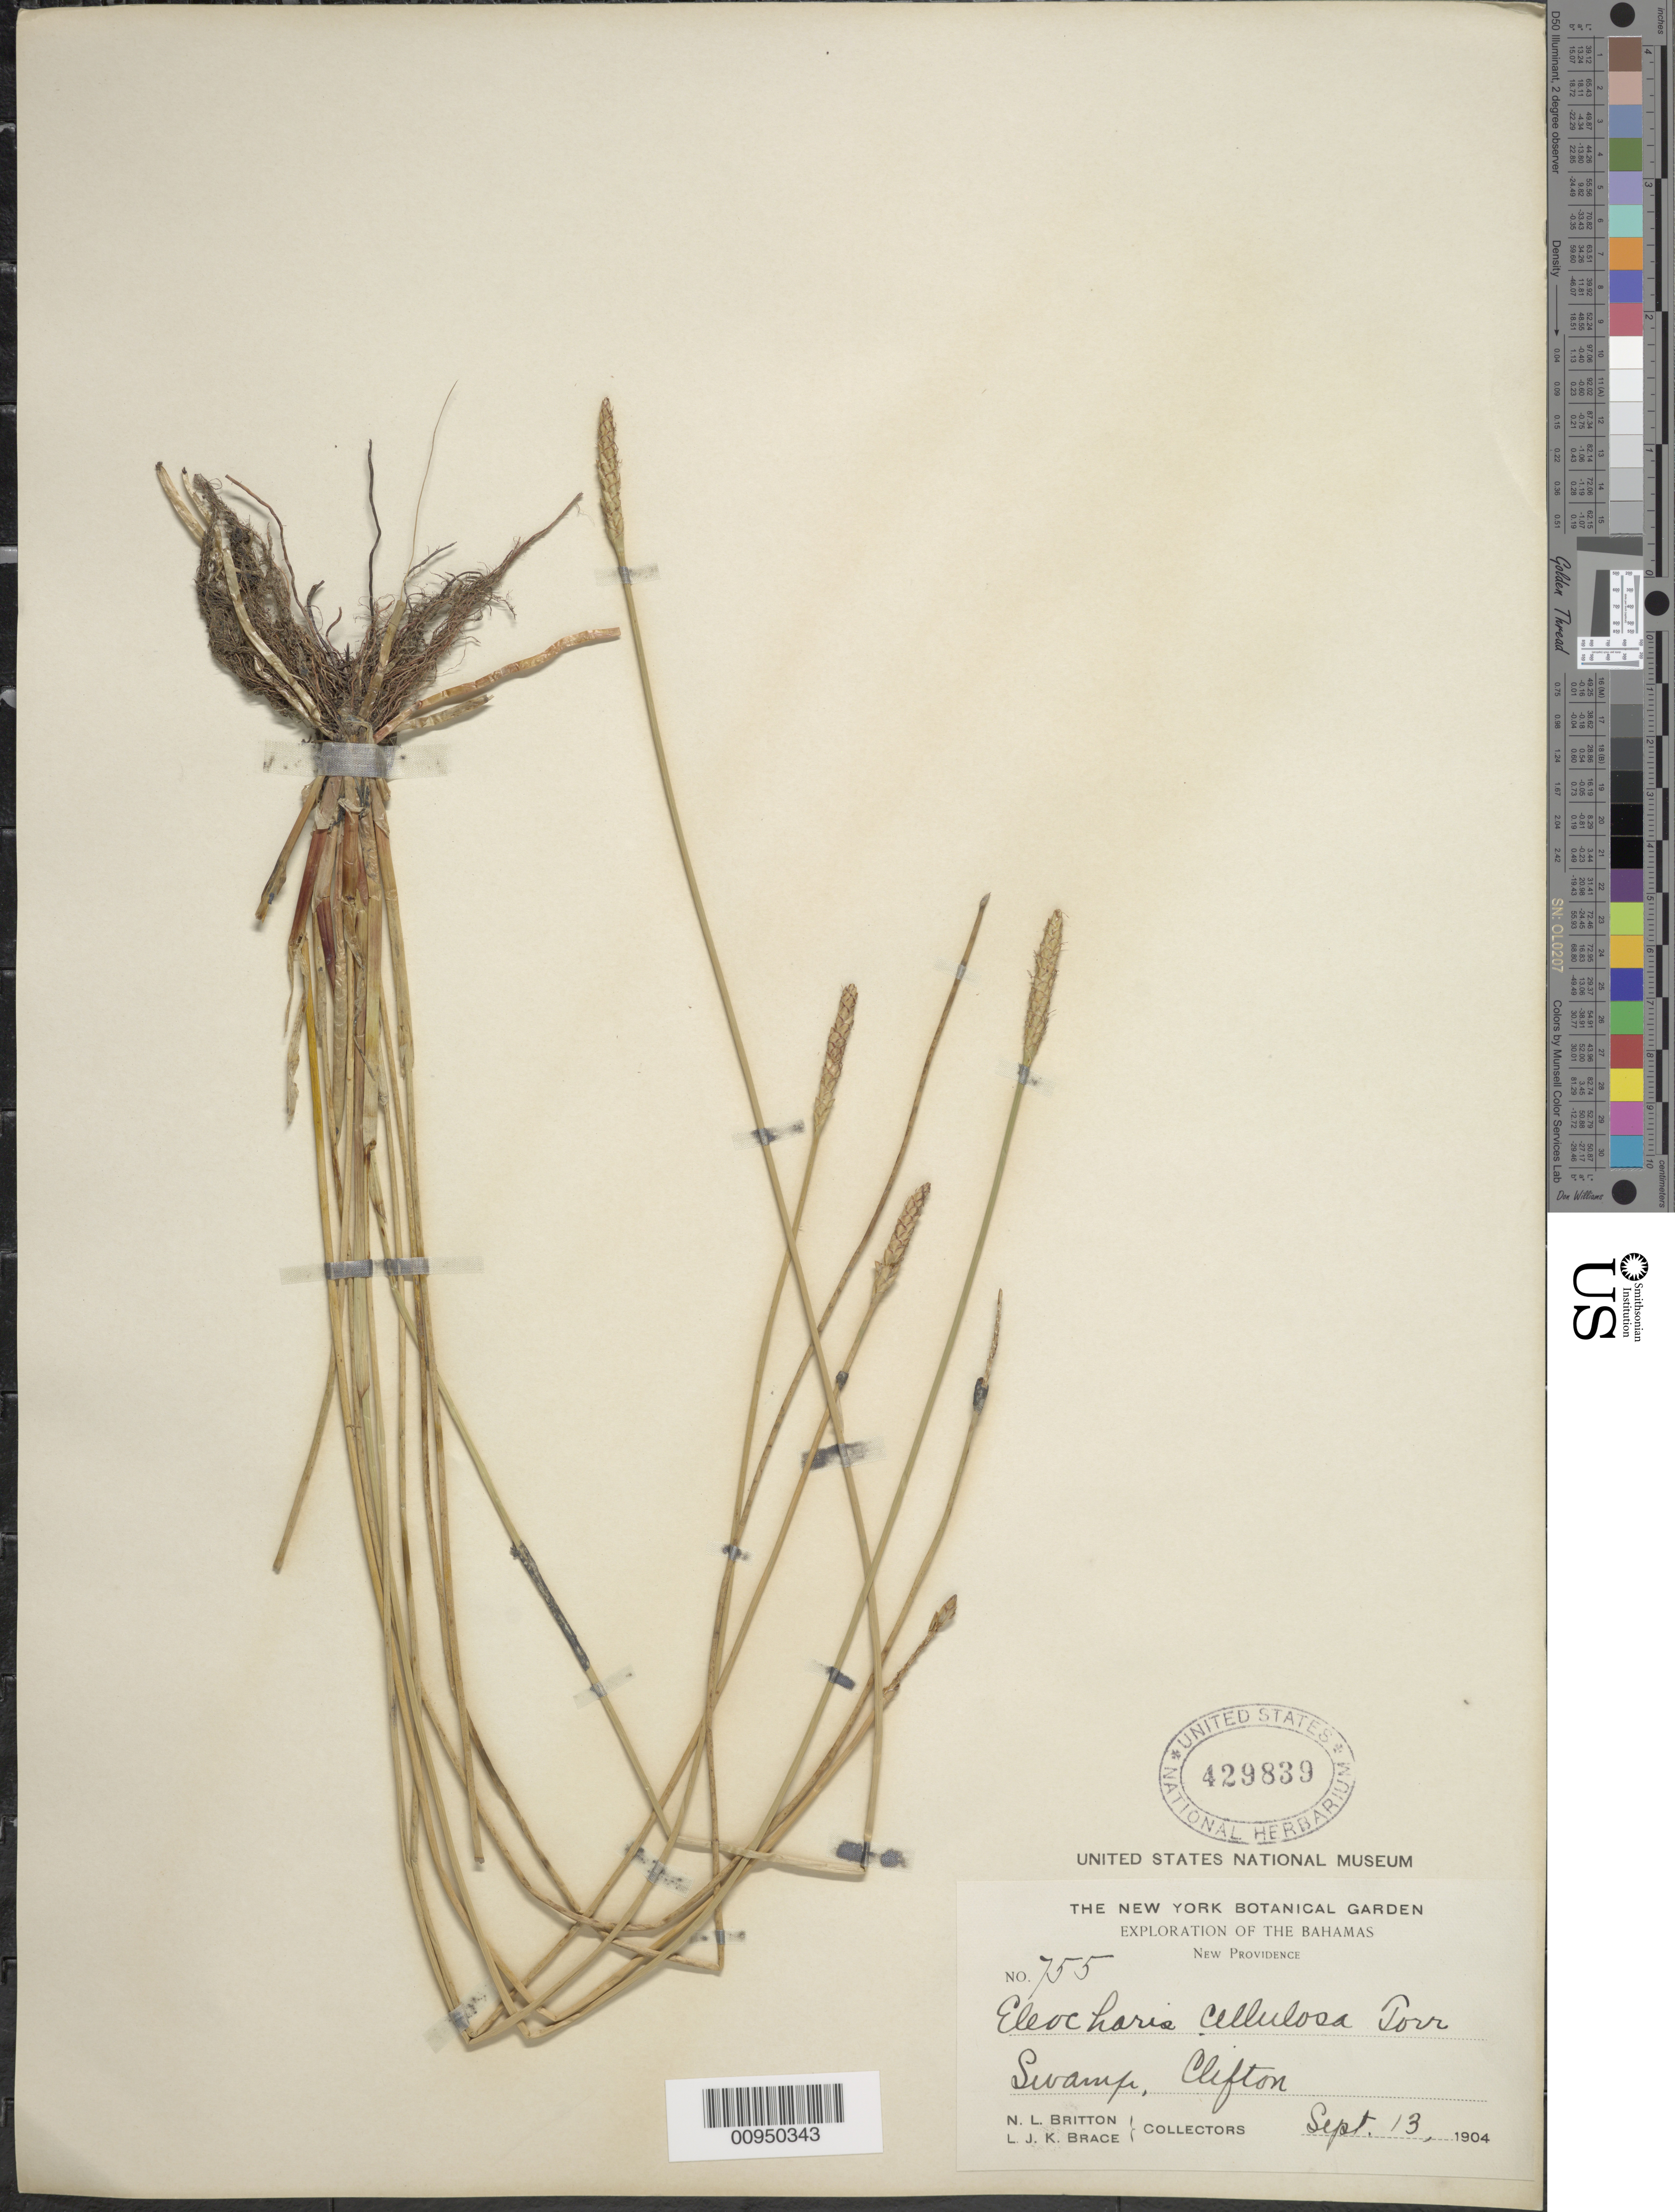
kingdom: Plantae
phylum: Tracheophyta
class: Liliopsida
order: Poales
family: Cyperaceae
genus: Eleocharis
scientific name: Eleocharis cellulosa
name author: Torr.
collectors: N. Britton & L. J. K. Brace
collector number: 755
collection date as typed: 13 Sep 1904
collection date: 1904-09-13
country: Bahamas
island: New Providence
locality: Swamp, Clifton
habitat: Swamp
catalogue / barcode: US 429839